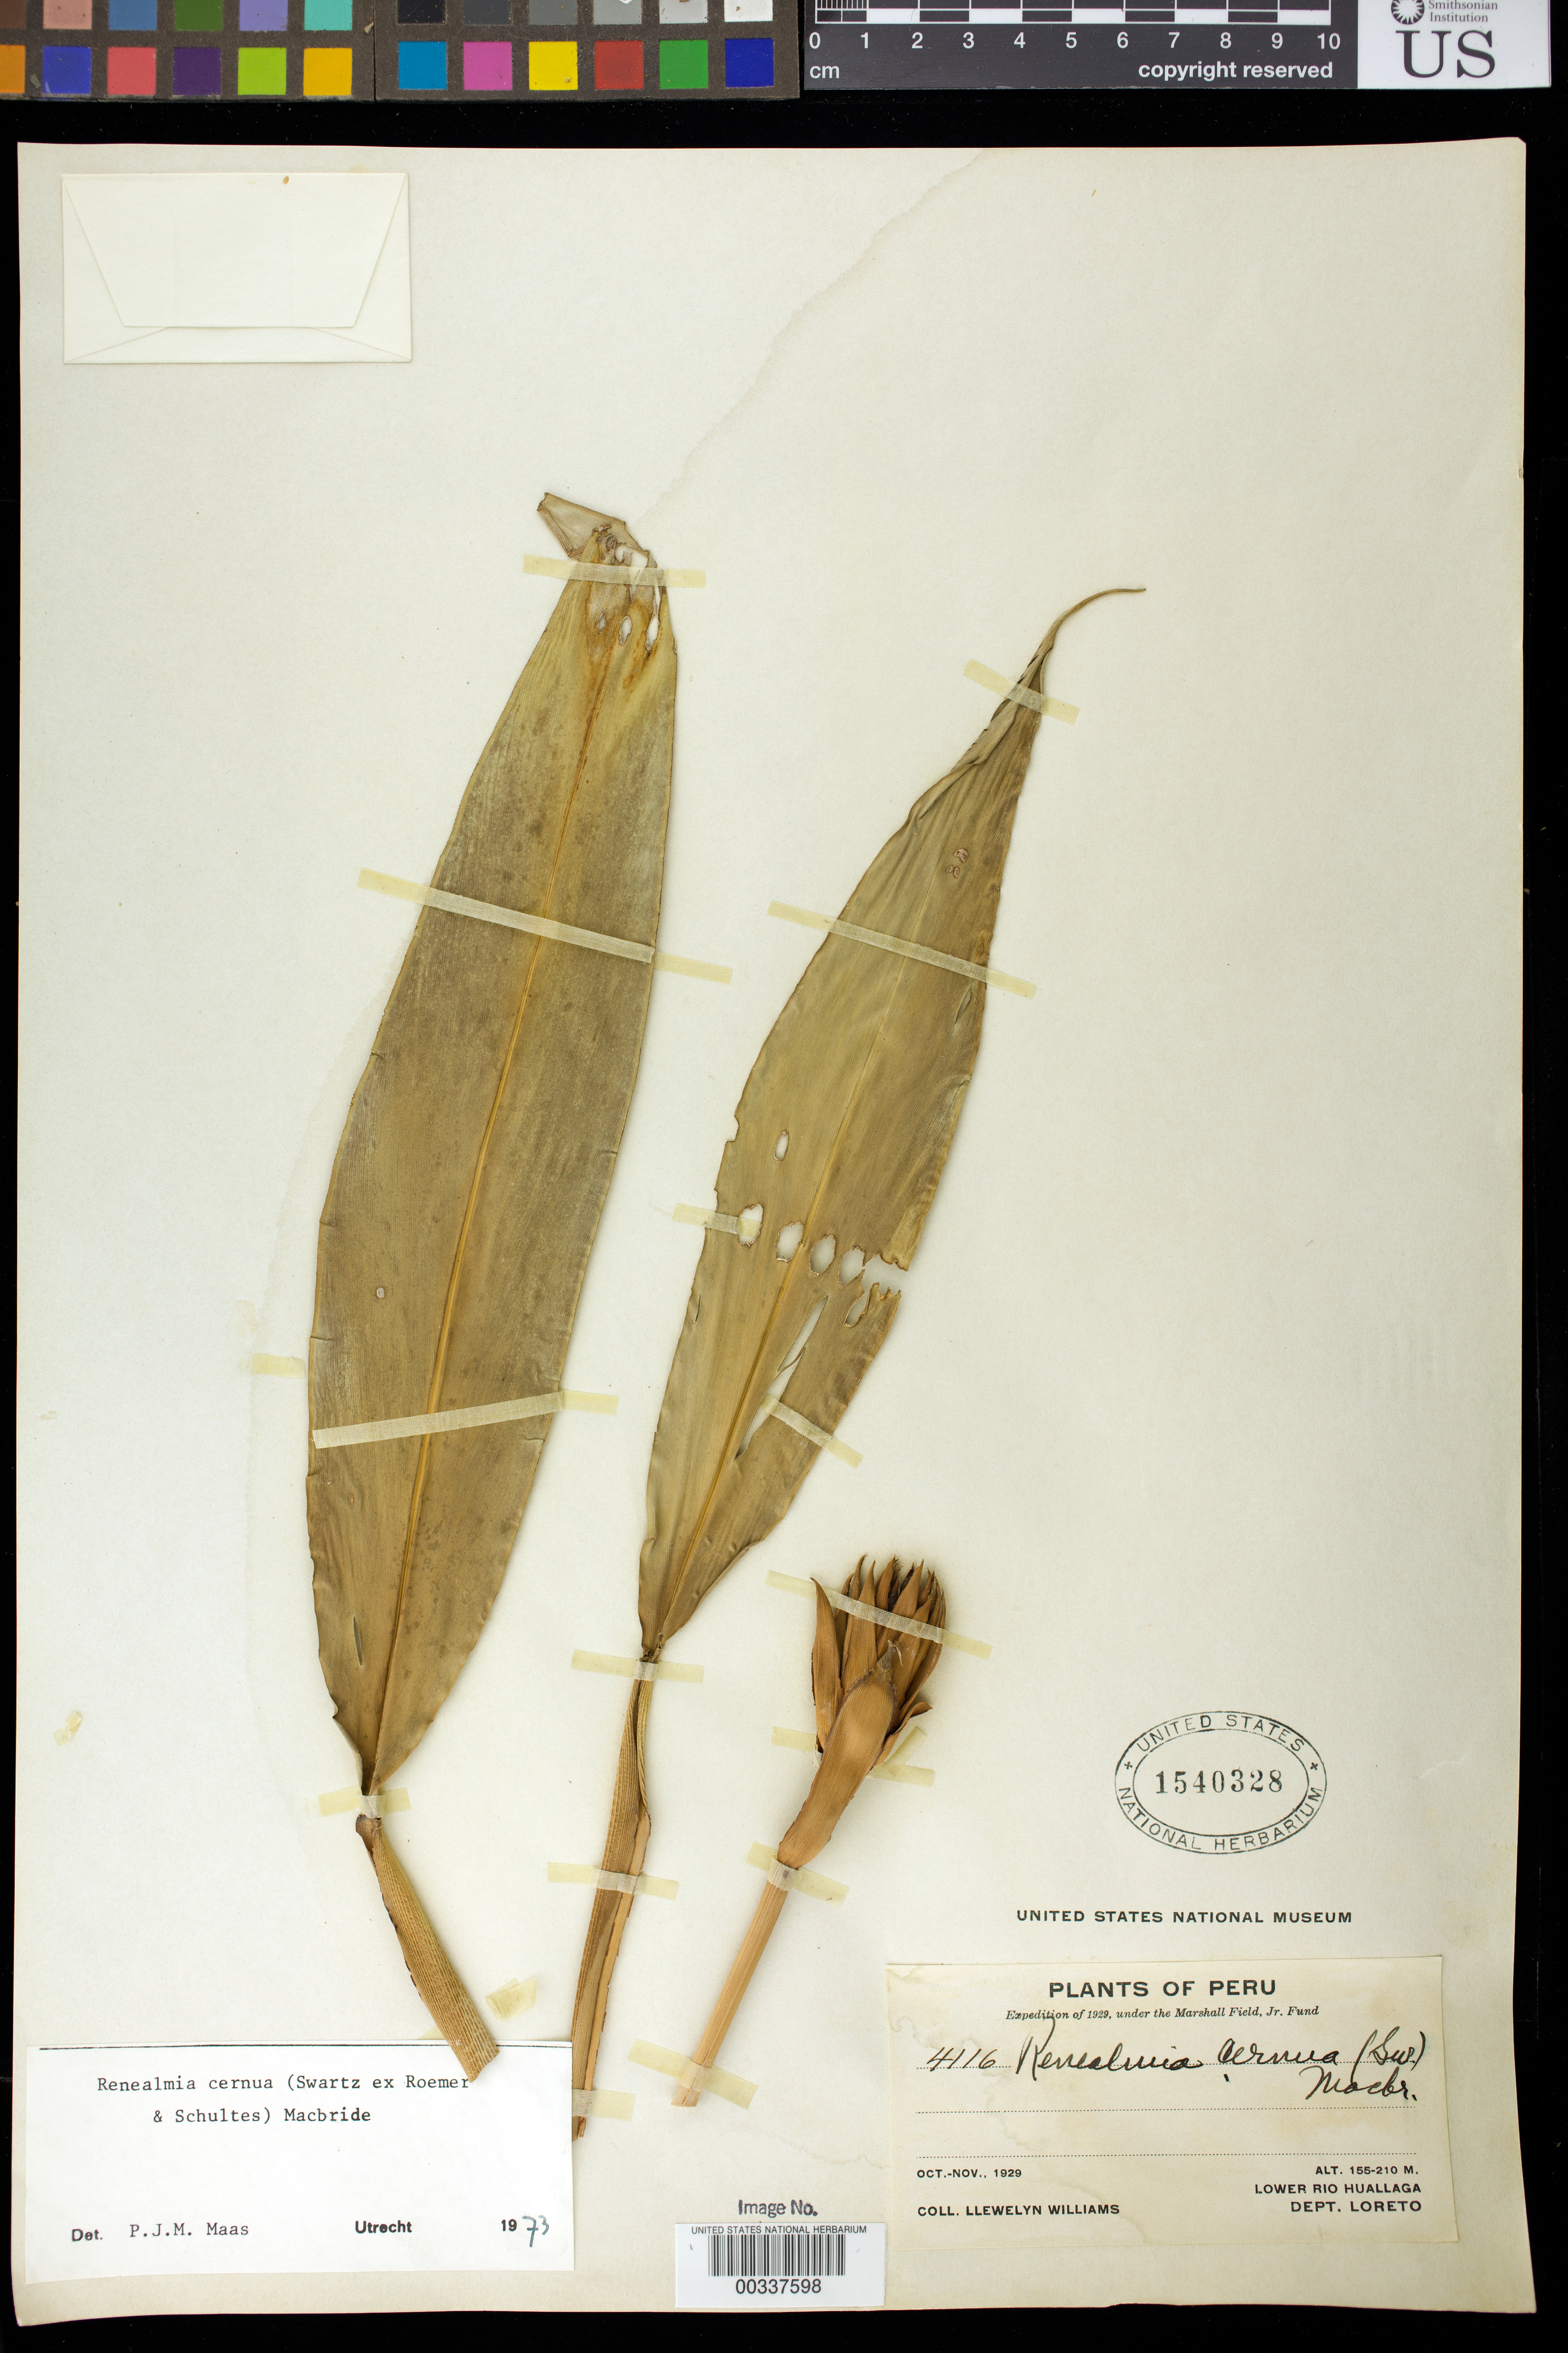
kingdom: Plantae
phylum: Tracheophyta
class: Liliopsida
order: Zingiberales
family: Zingiberaceae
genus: Renealmia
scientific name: Renealmia cernua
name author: (Sw. ex Roem. & Schult.) J.F. Macbr.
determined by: Maas, Paul J. M.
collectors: Ll. Williams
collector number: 4116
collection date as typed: Oct 1929 to -- Nov 1929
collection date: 1929-10/1929-11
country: Peru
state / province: Loreto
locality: Lower rio huallaga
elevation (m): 155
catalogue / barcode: US 1540328